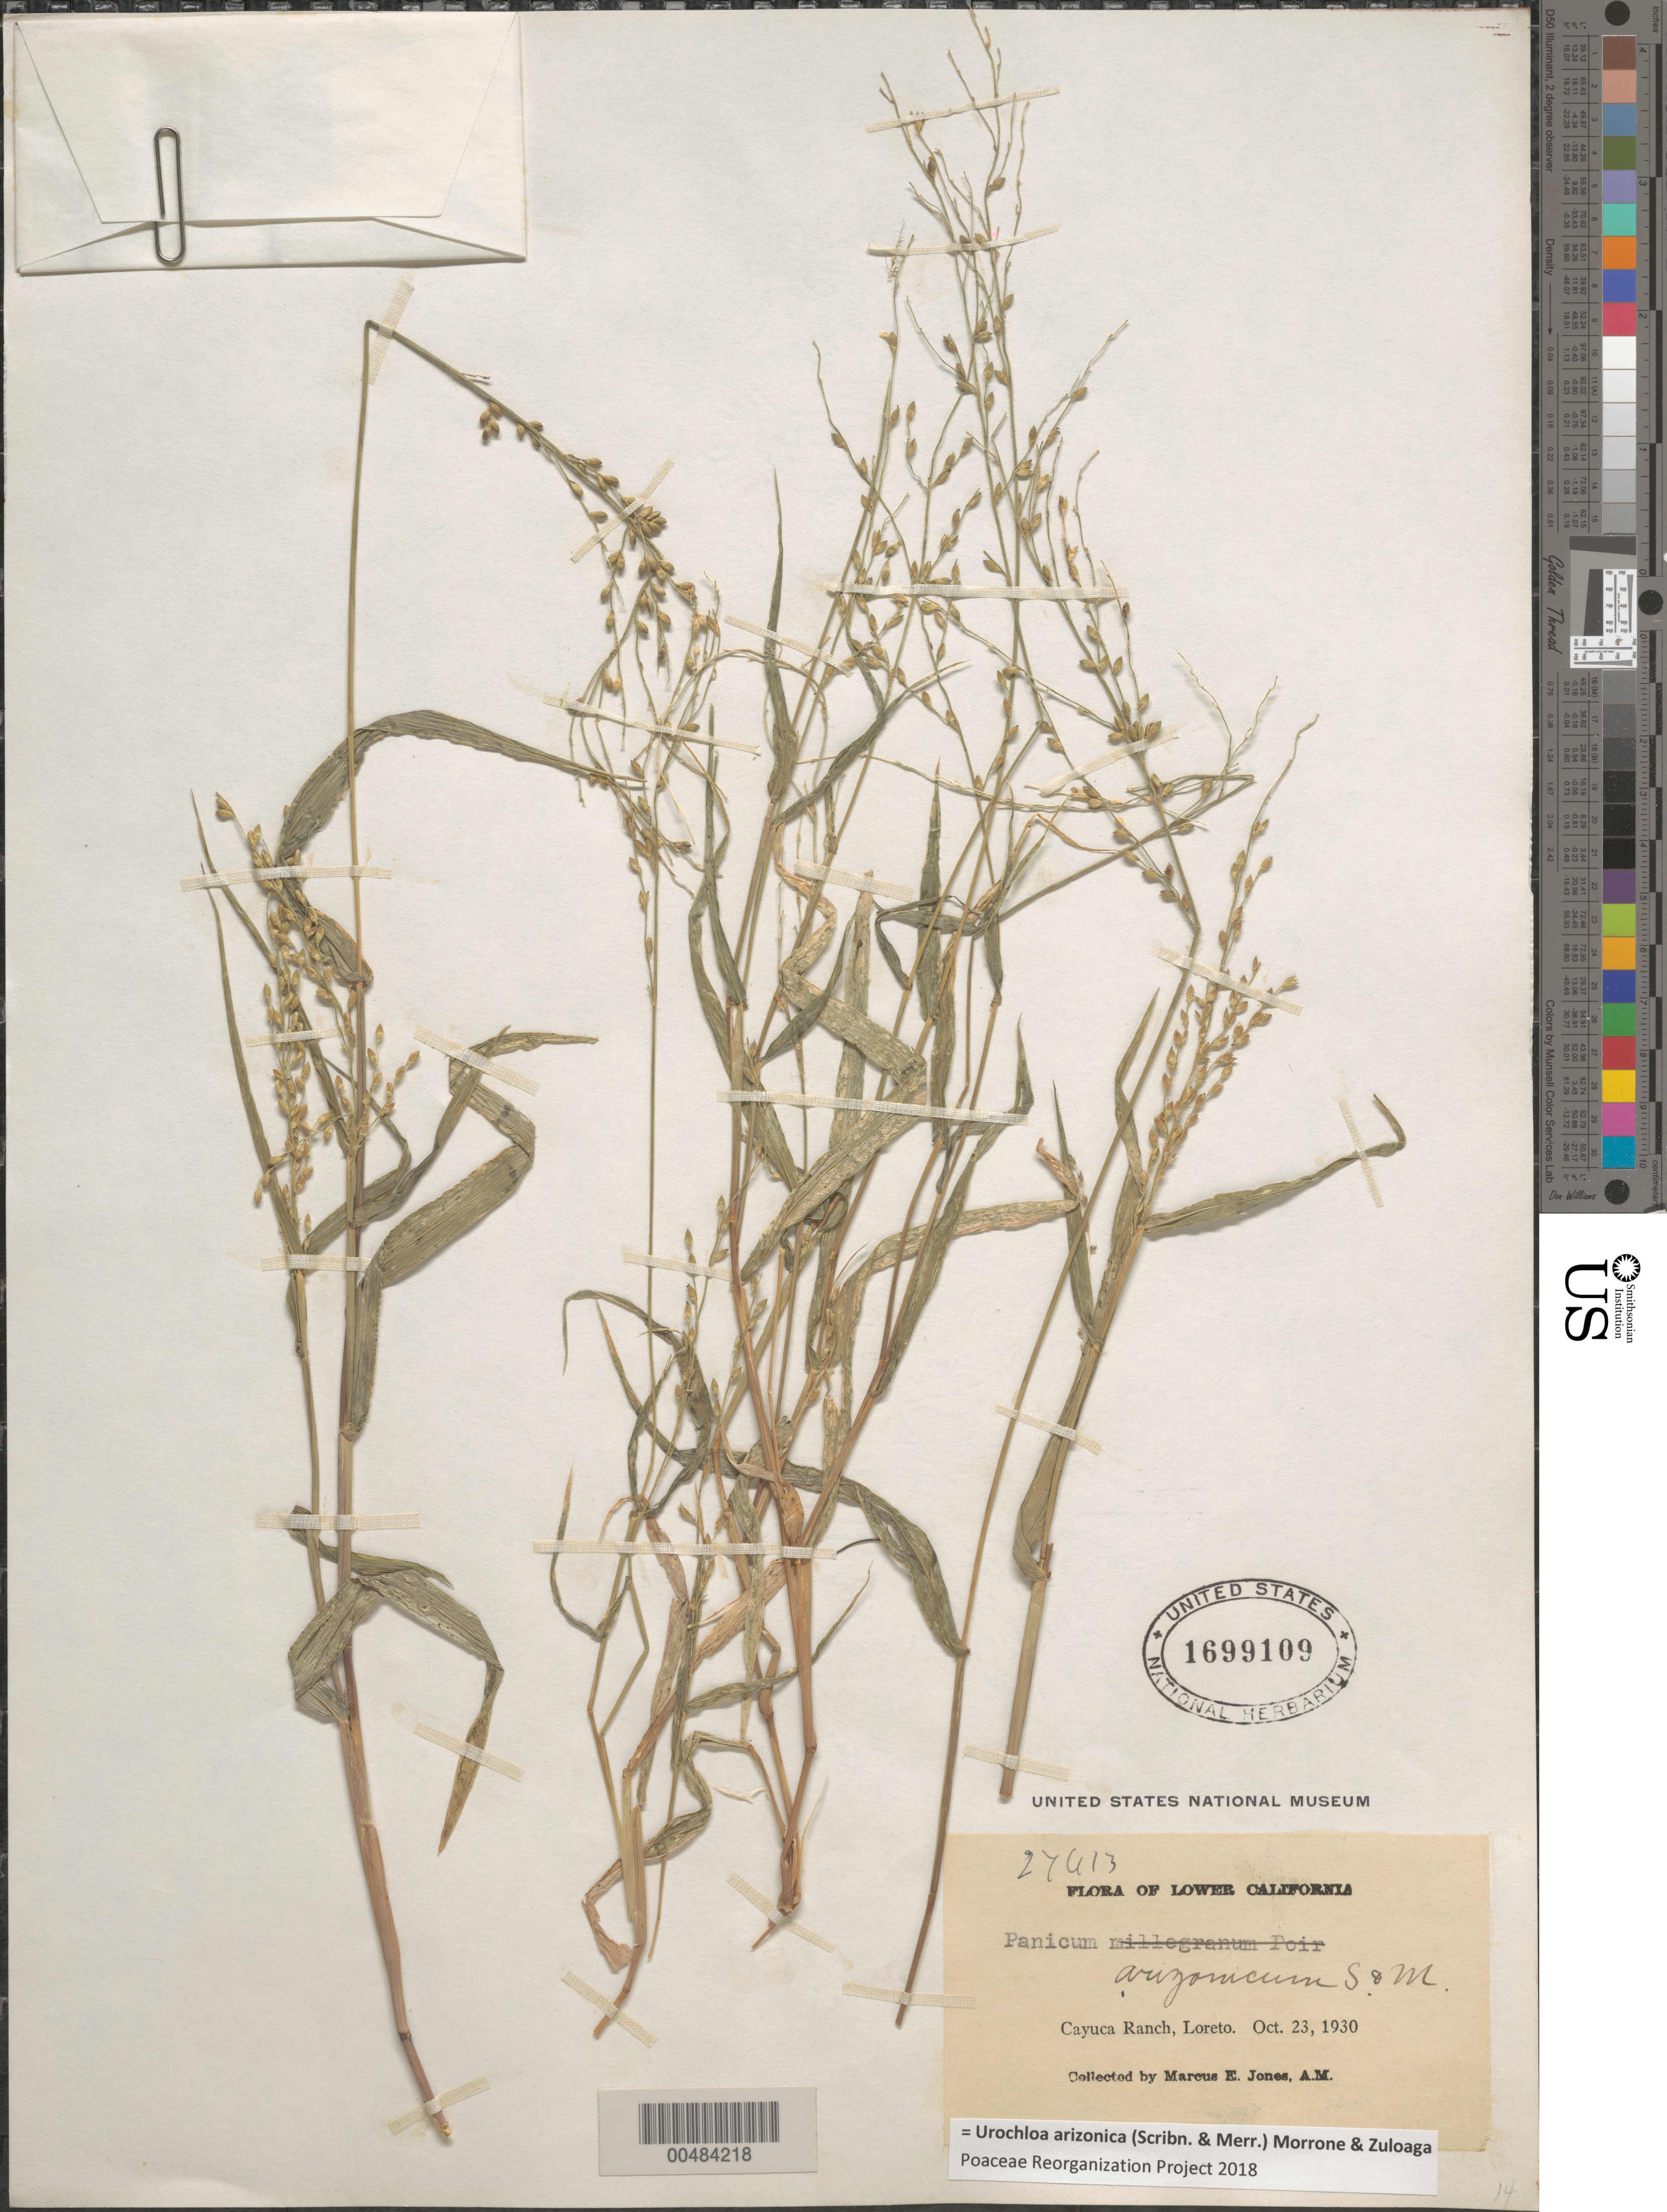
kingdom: Plantae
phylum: Tracheophyta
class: Liliopsida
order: Poales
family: Poaceae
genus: Brachiaria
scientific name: Brachiaria arizonicum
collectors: M. E. Jones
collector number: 27613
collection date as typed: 23 Oct 1930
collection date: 1930-10-23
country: Mexico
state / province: Baja California Sur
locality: Cayuca Ranch, Loreto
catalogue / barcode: US 1699109